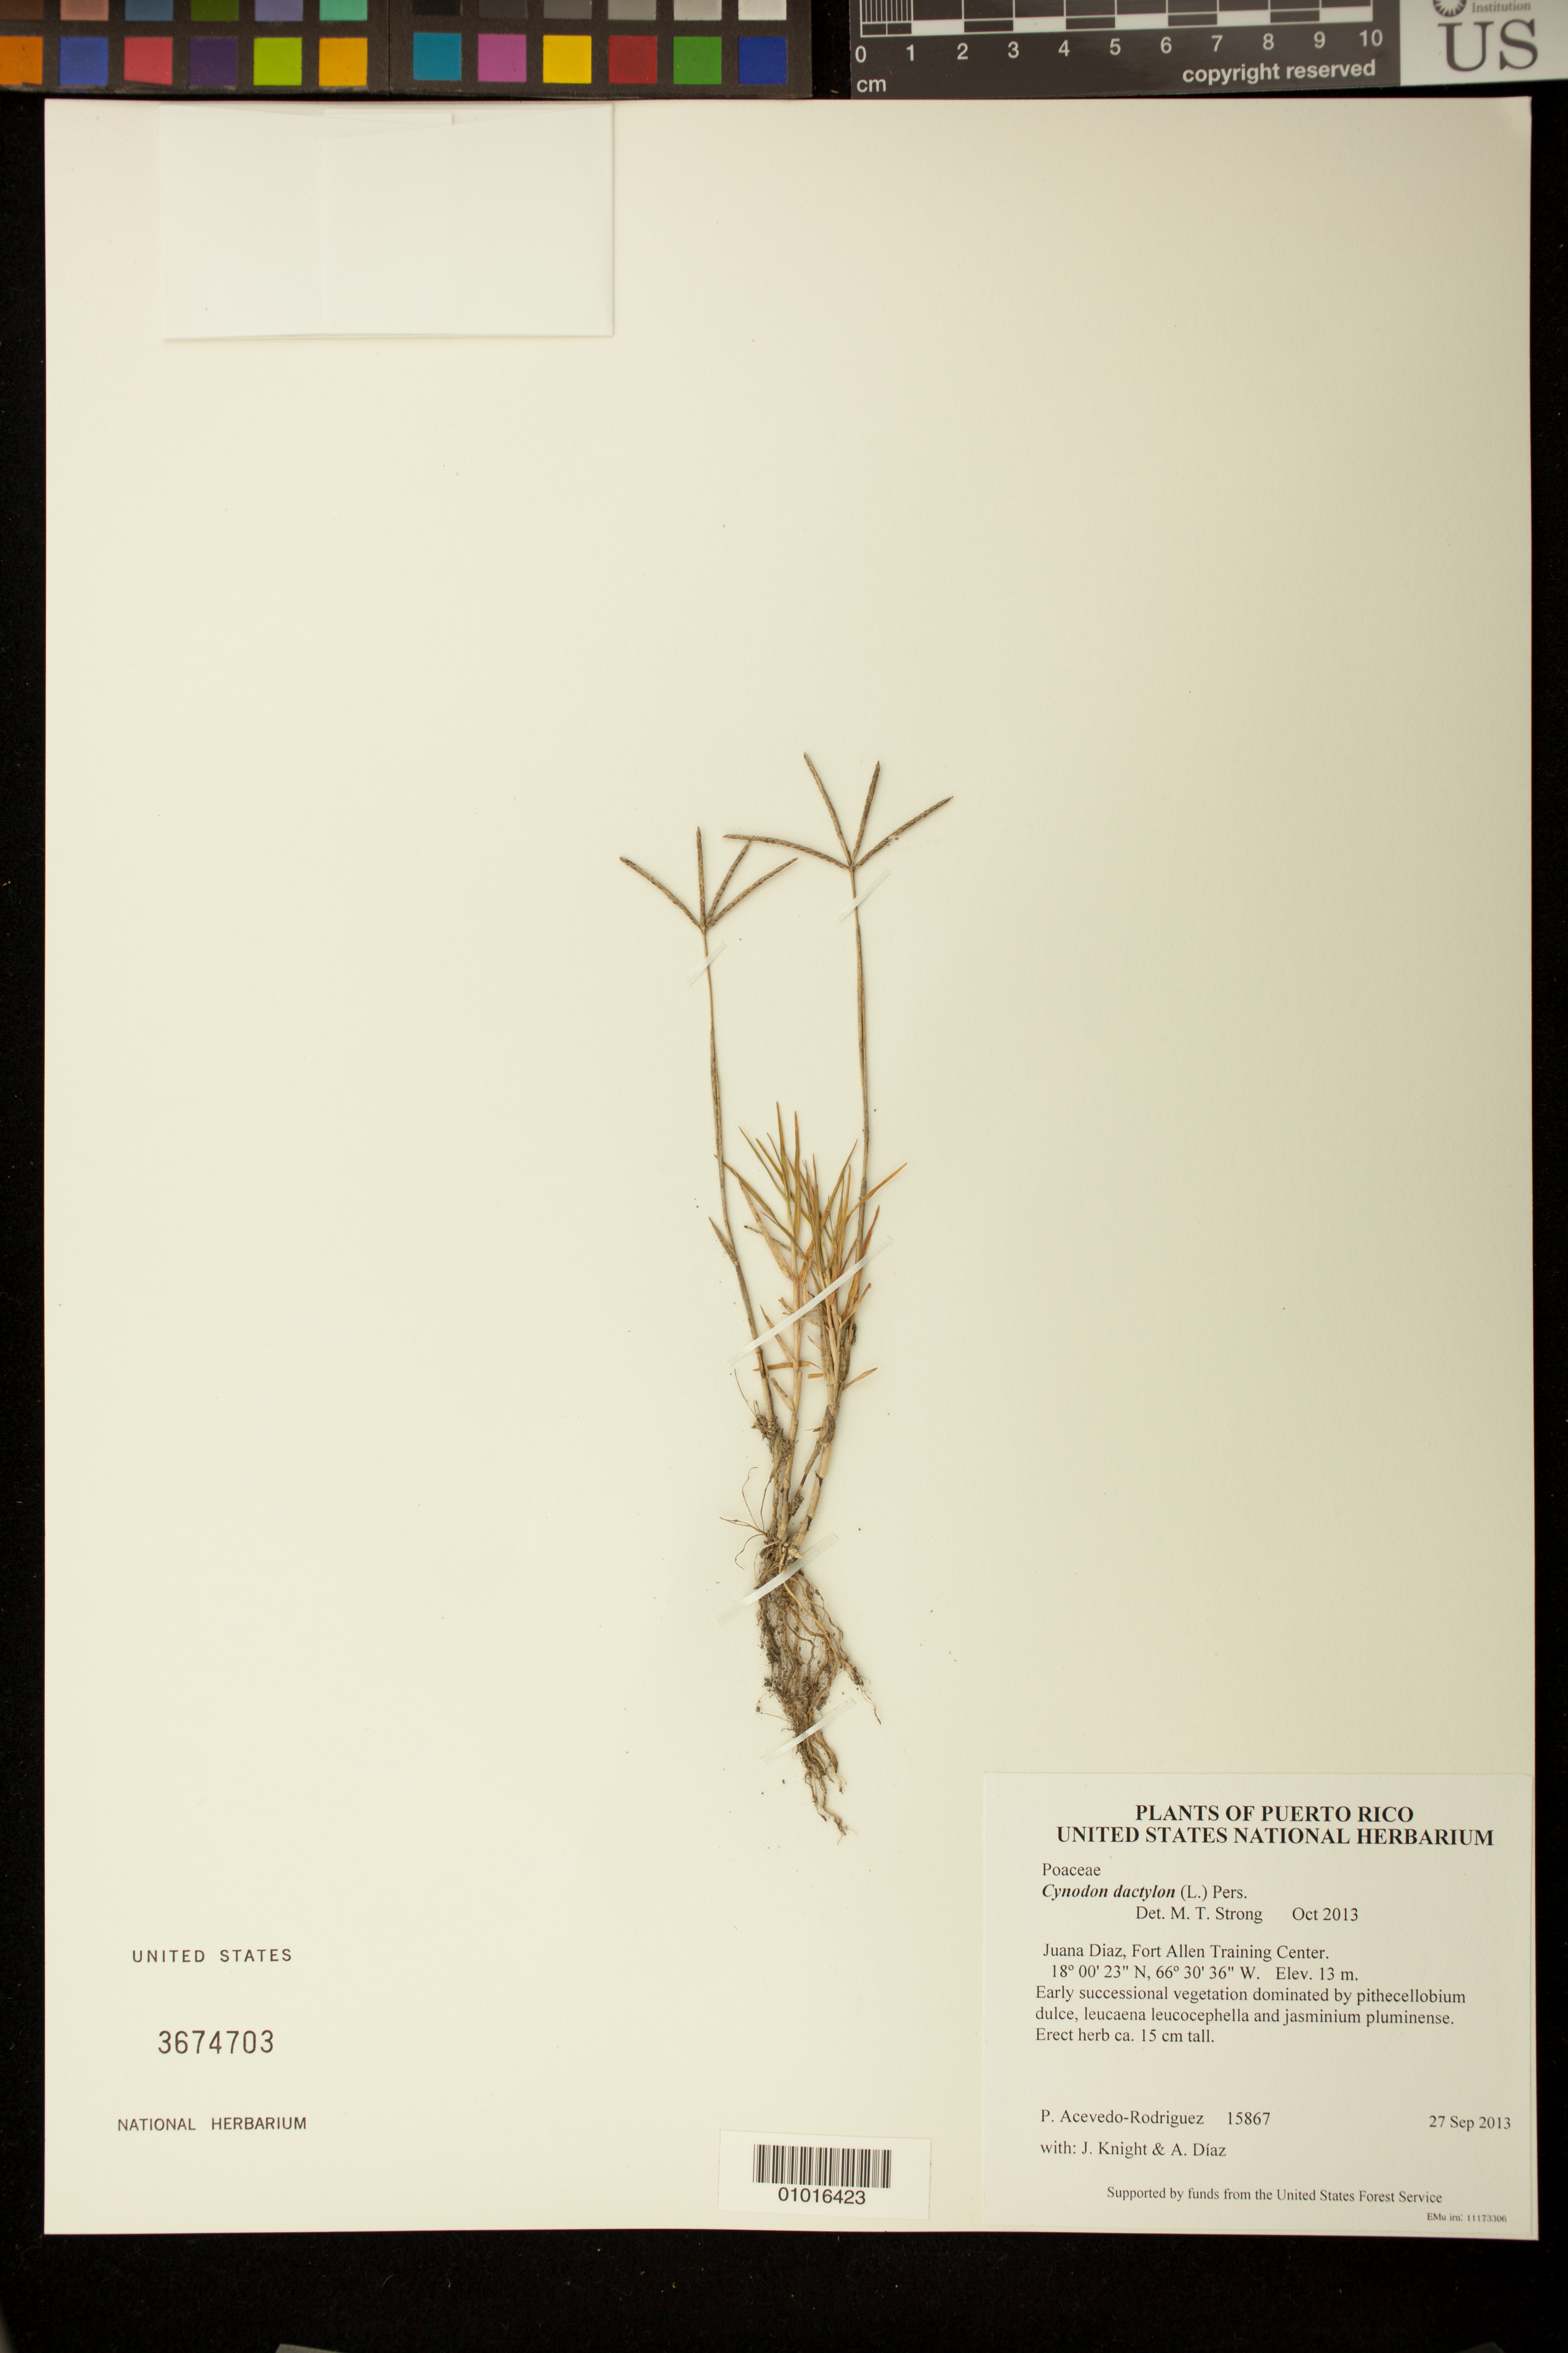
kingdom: Plantae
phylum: Tracheophyta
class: Liliopsida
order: Poales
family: Poaceae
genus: Cynodon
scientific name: Cynodon dactylon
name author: (L.) Pers.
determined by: Strong, M. T., (US), Smithsonian Institution - National Museum of Natural History (UNITED STATES)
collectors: P. Acevedo-Rodr., J. Knight & A. Díaz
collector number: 15867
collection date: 2013-09-27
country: Puerto Rico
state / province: Juana Diaz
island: Puerto Rico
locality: Fort Allen Training Center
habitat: Early successional vegetation dominated by pithecellobium dulce, leucaena leucocephella and jasminium pluminense.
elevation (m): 13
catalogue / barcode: US 3674703